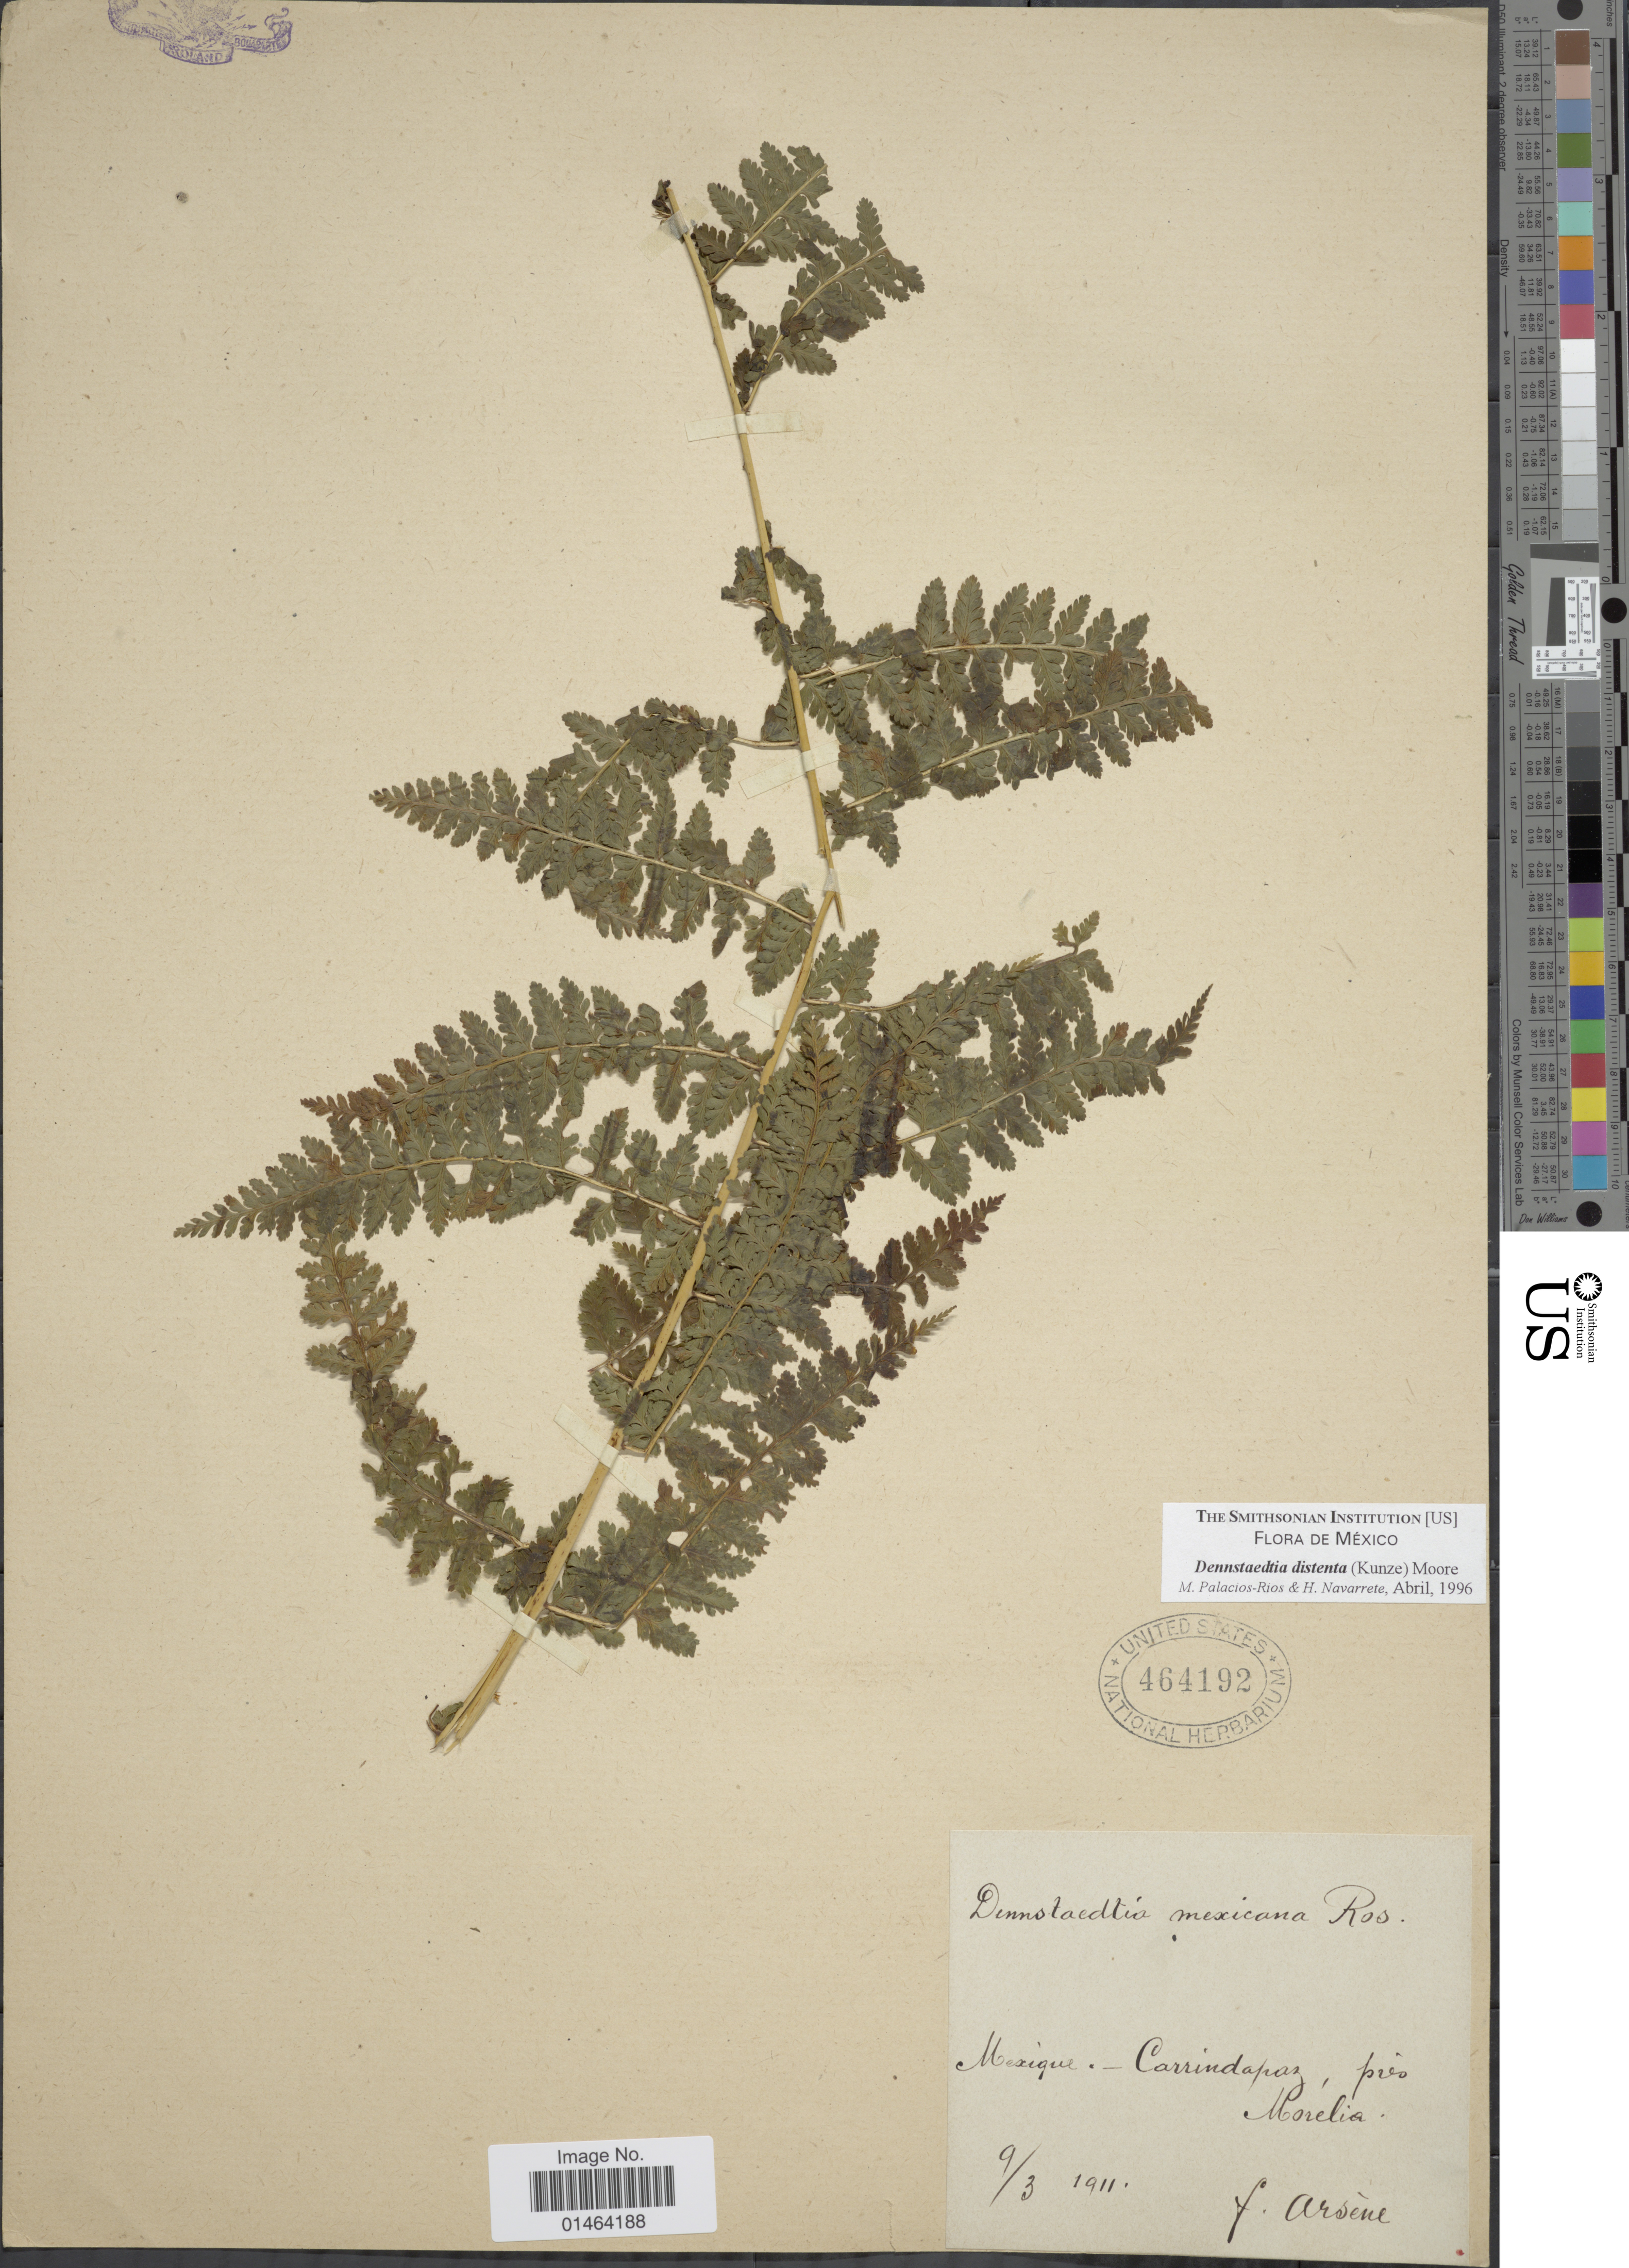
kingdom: Plantae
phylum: Tracheophyta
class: Polypodiopsida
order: Polypodiales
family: Dennstaedtiaceae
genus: Dennstaedtia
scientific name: Dennstaedtia distenta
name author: (Kunze) T. Moore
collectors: F. Arsène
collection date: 1911-03-09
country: Mexico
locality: Carrindapaz, près Morelia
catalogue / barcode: US 464192